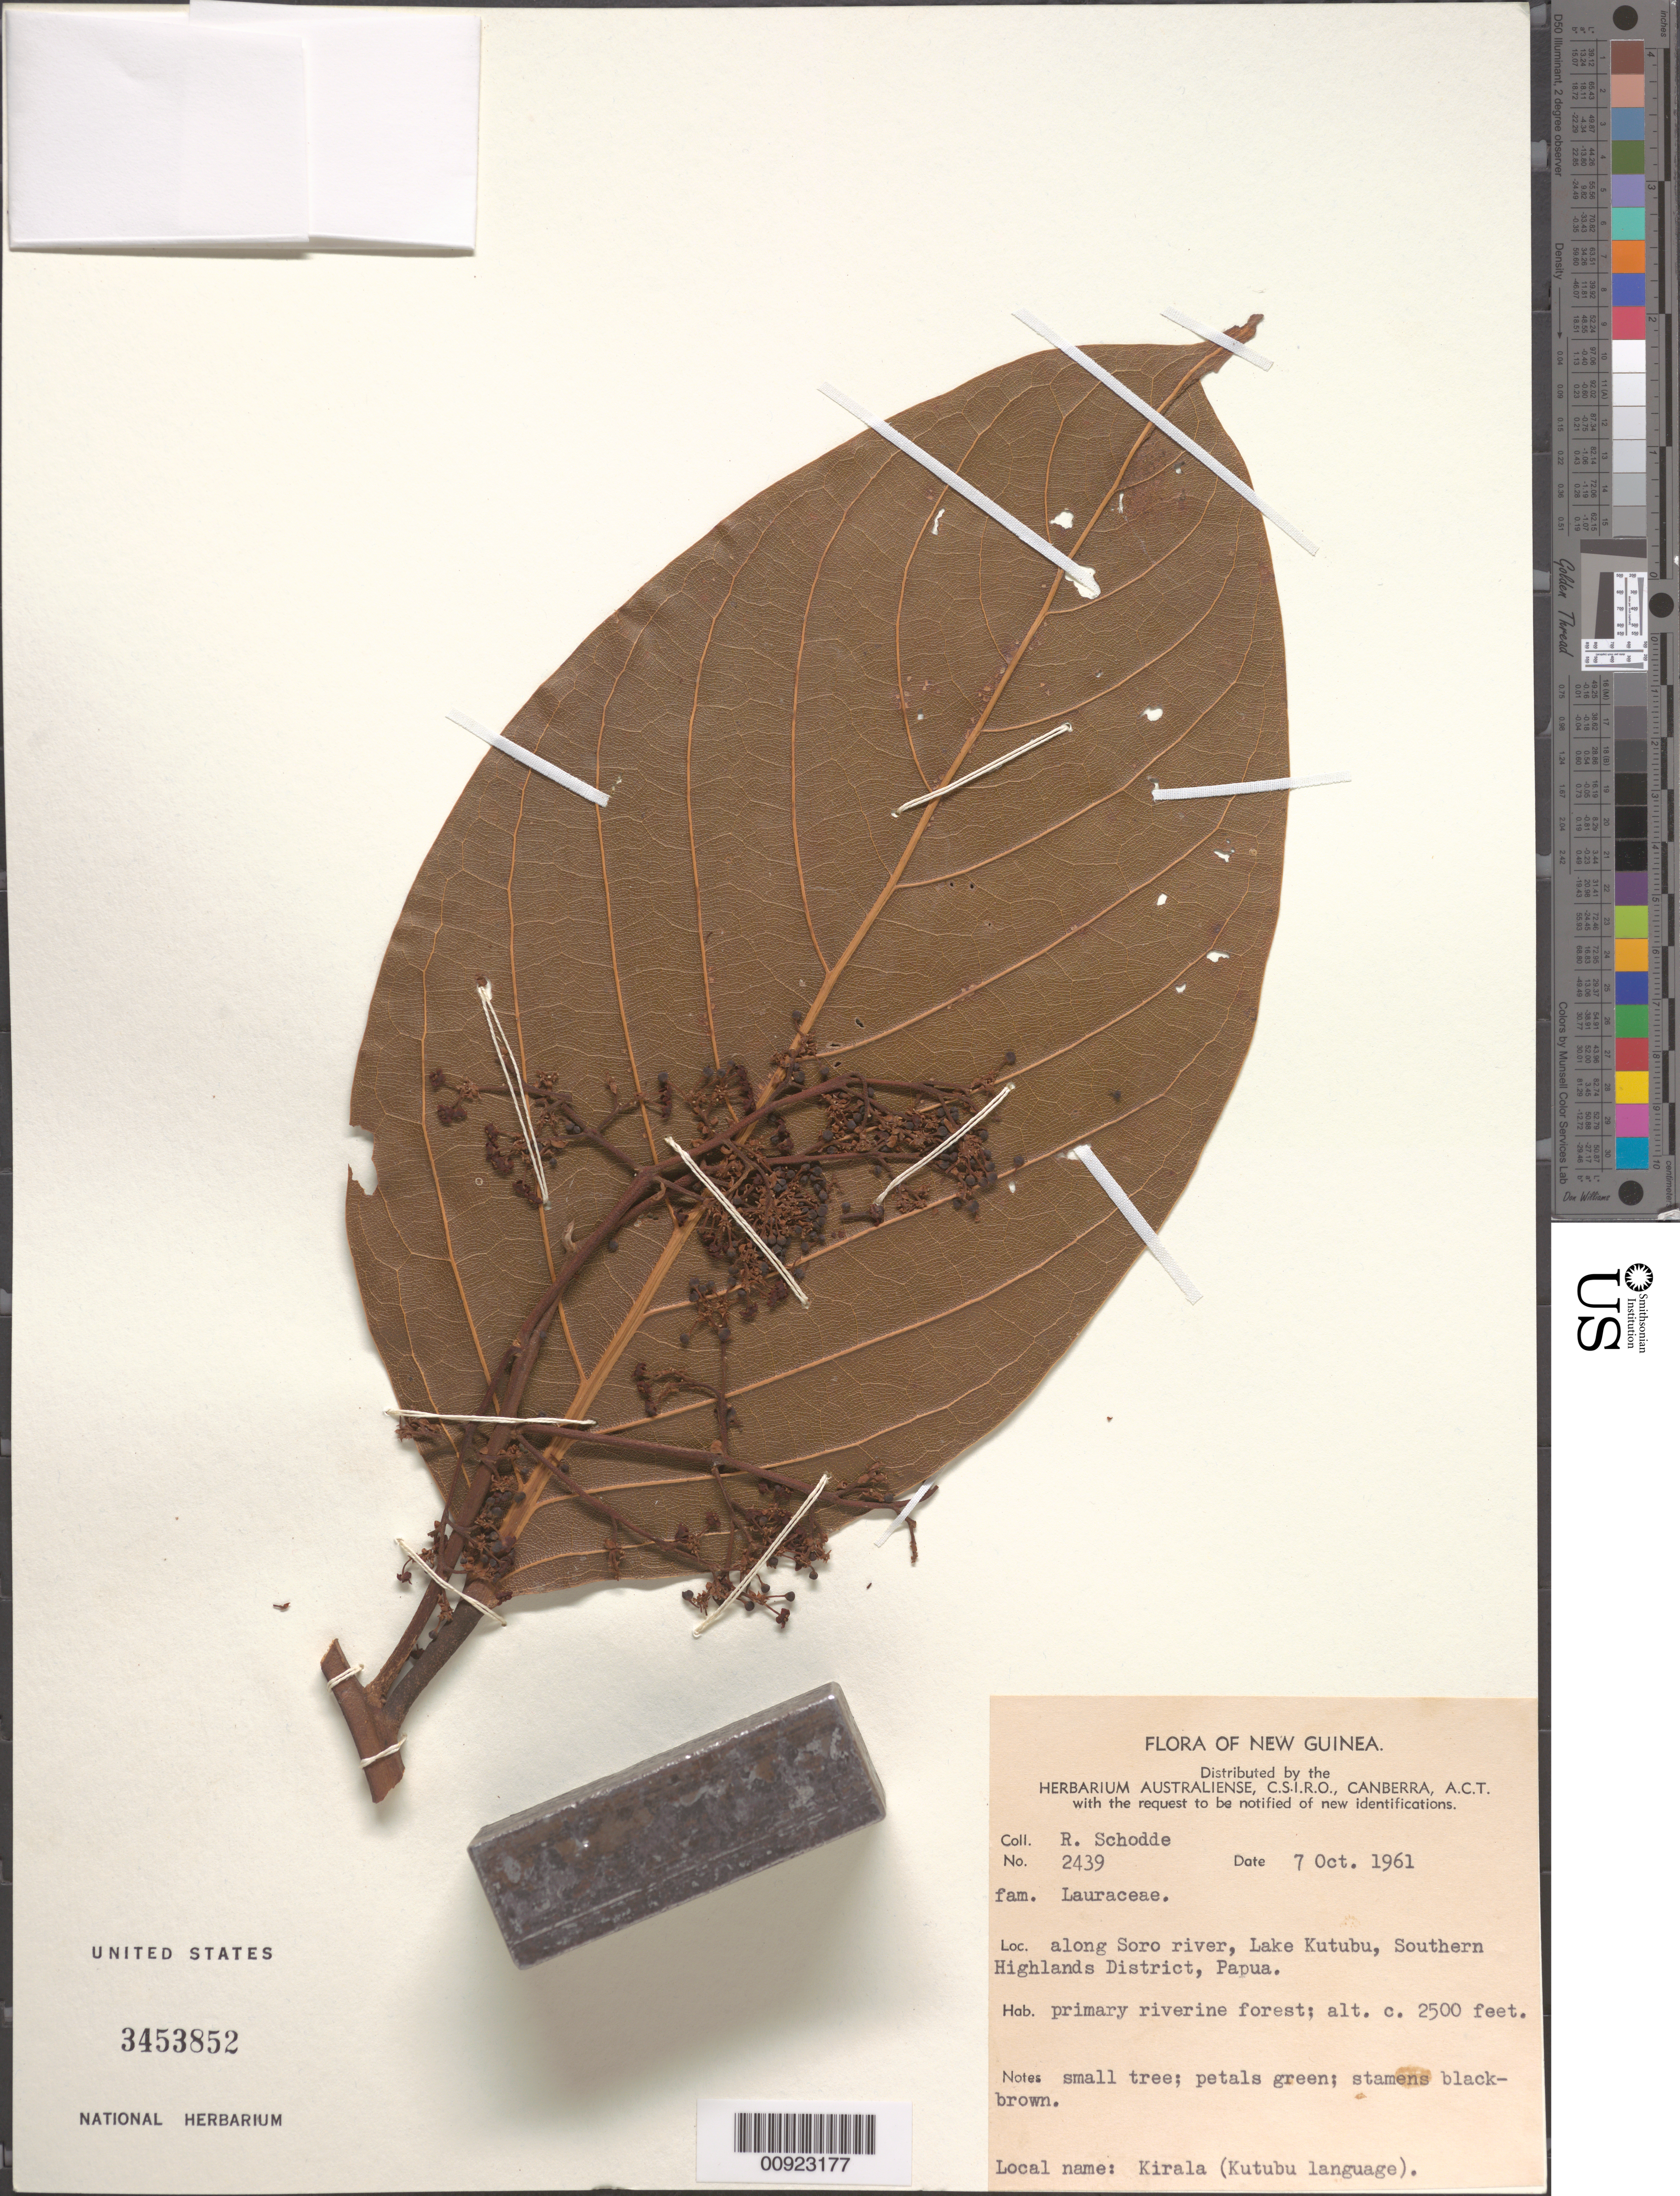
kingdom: Plantae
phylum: Tracheophyta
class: Magnoliopsida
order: Laurales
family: Lauraceae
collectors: R. Schodde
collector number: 2439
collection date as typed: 07 Oct 1961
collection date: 1961-10-07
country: Papua New Guinea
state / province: Southern Highlands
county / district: Kutubu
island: New Guinea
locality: along Soro river, Lake Kutubu, Southern Highlands District, Papua.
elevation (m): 762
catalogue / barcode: US 3453852